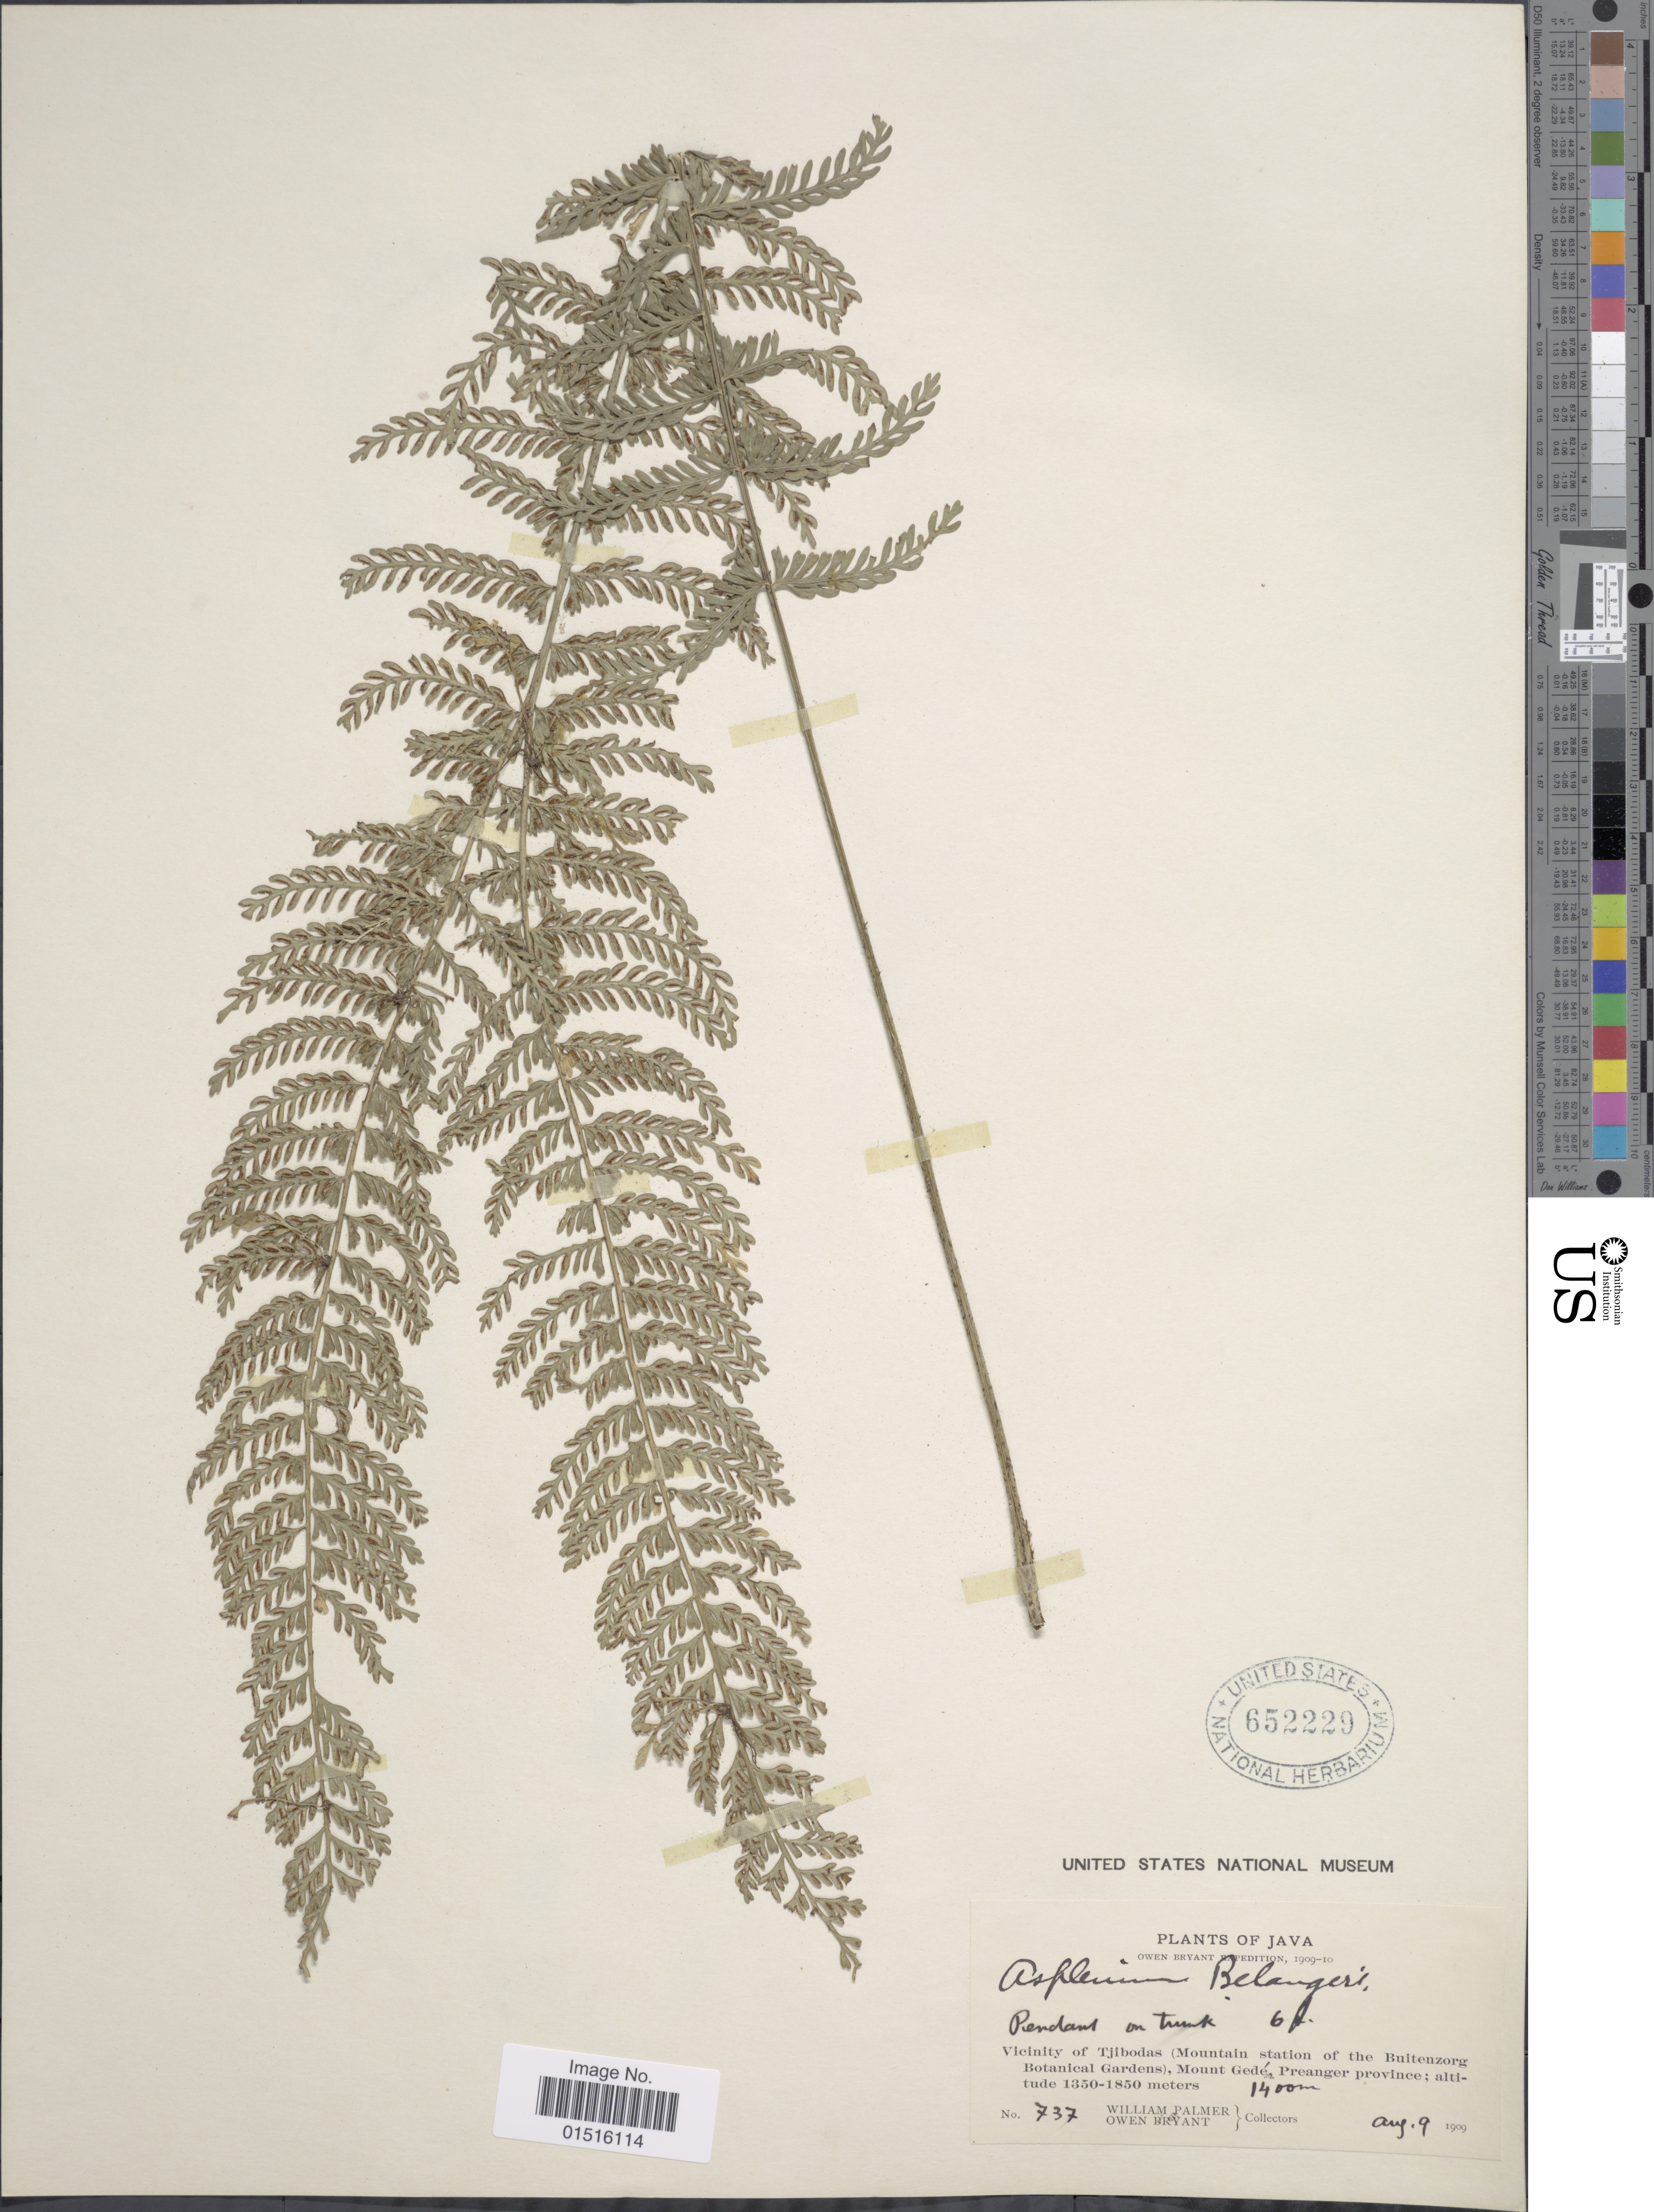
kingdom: Plantae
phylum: Tracheophyta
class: Polypodiopsida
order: Polypodiales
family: Aspleniaceae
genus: Asplenium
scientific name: Asplenium belangeri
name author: Bory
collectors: W. Palmer & O. Bryant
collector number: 737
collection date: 1909-08-09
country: Indonesia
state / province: Java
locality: Vicinity of Tjibodas (Mountain station of the Buitenzorg Botanical Gardens), Mount Gede, Preanger province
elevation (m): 1400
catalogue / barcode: US 652229